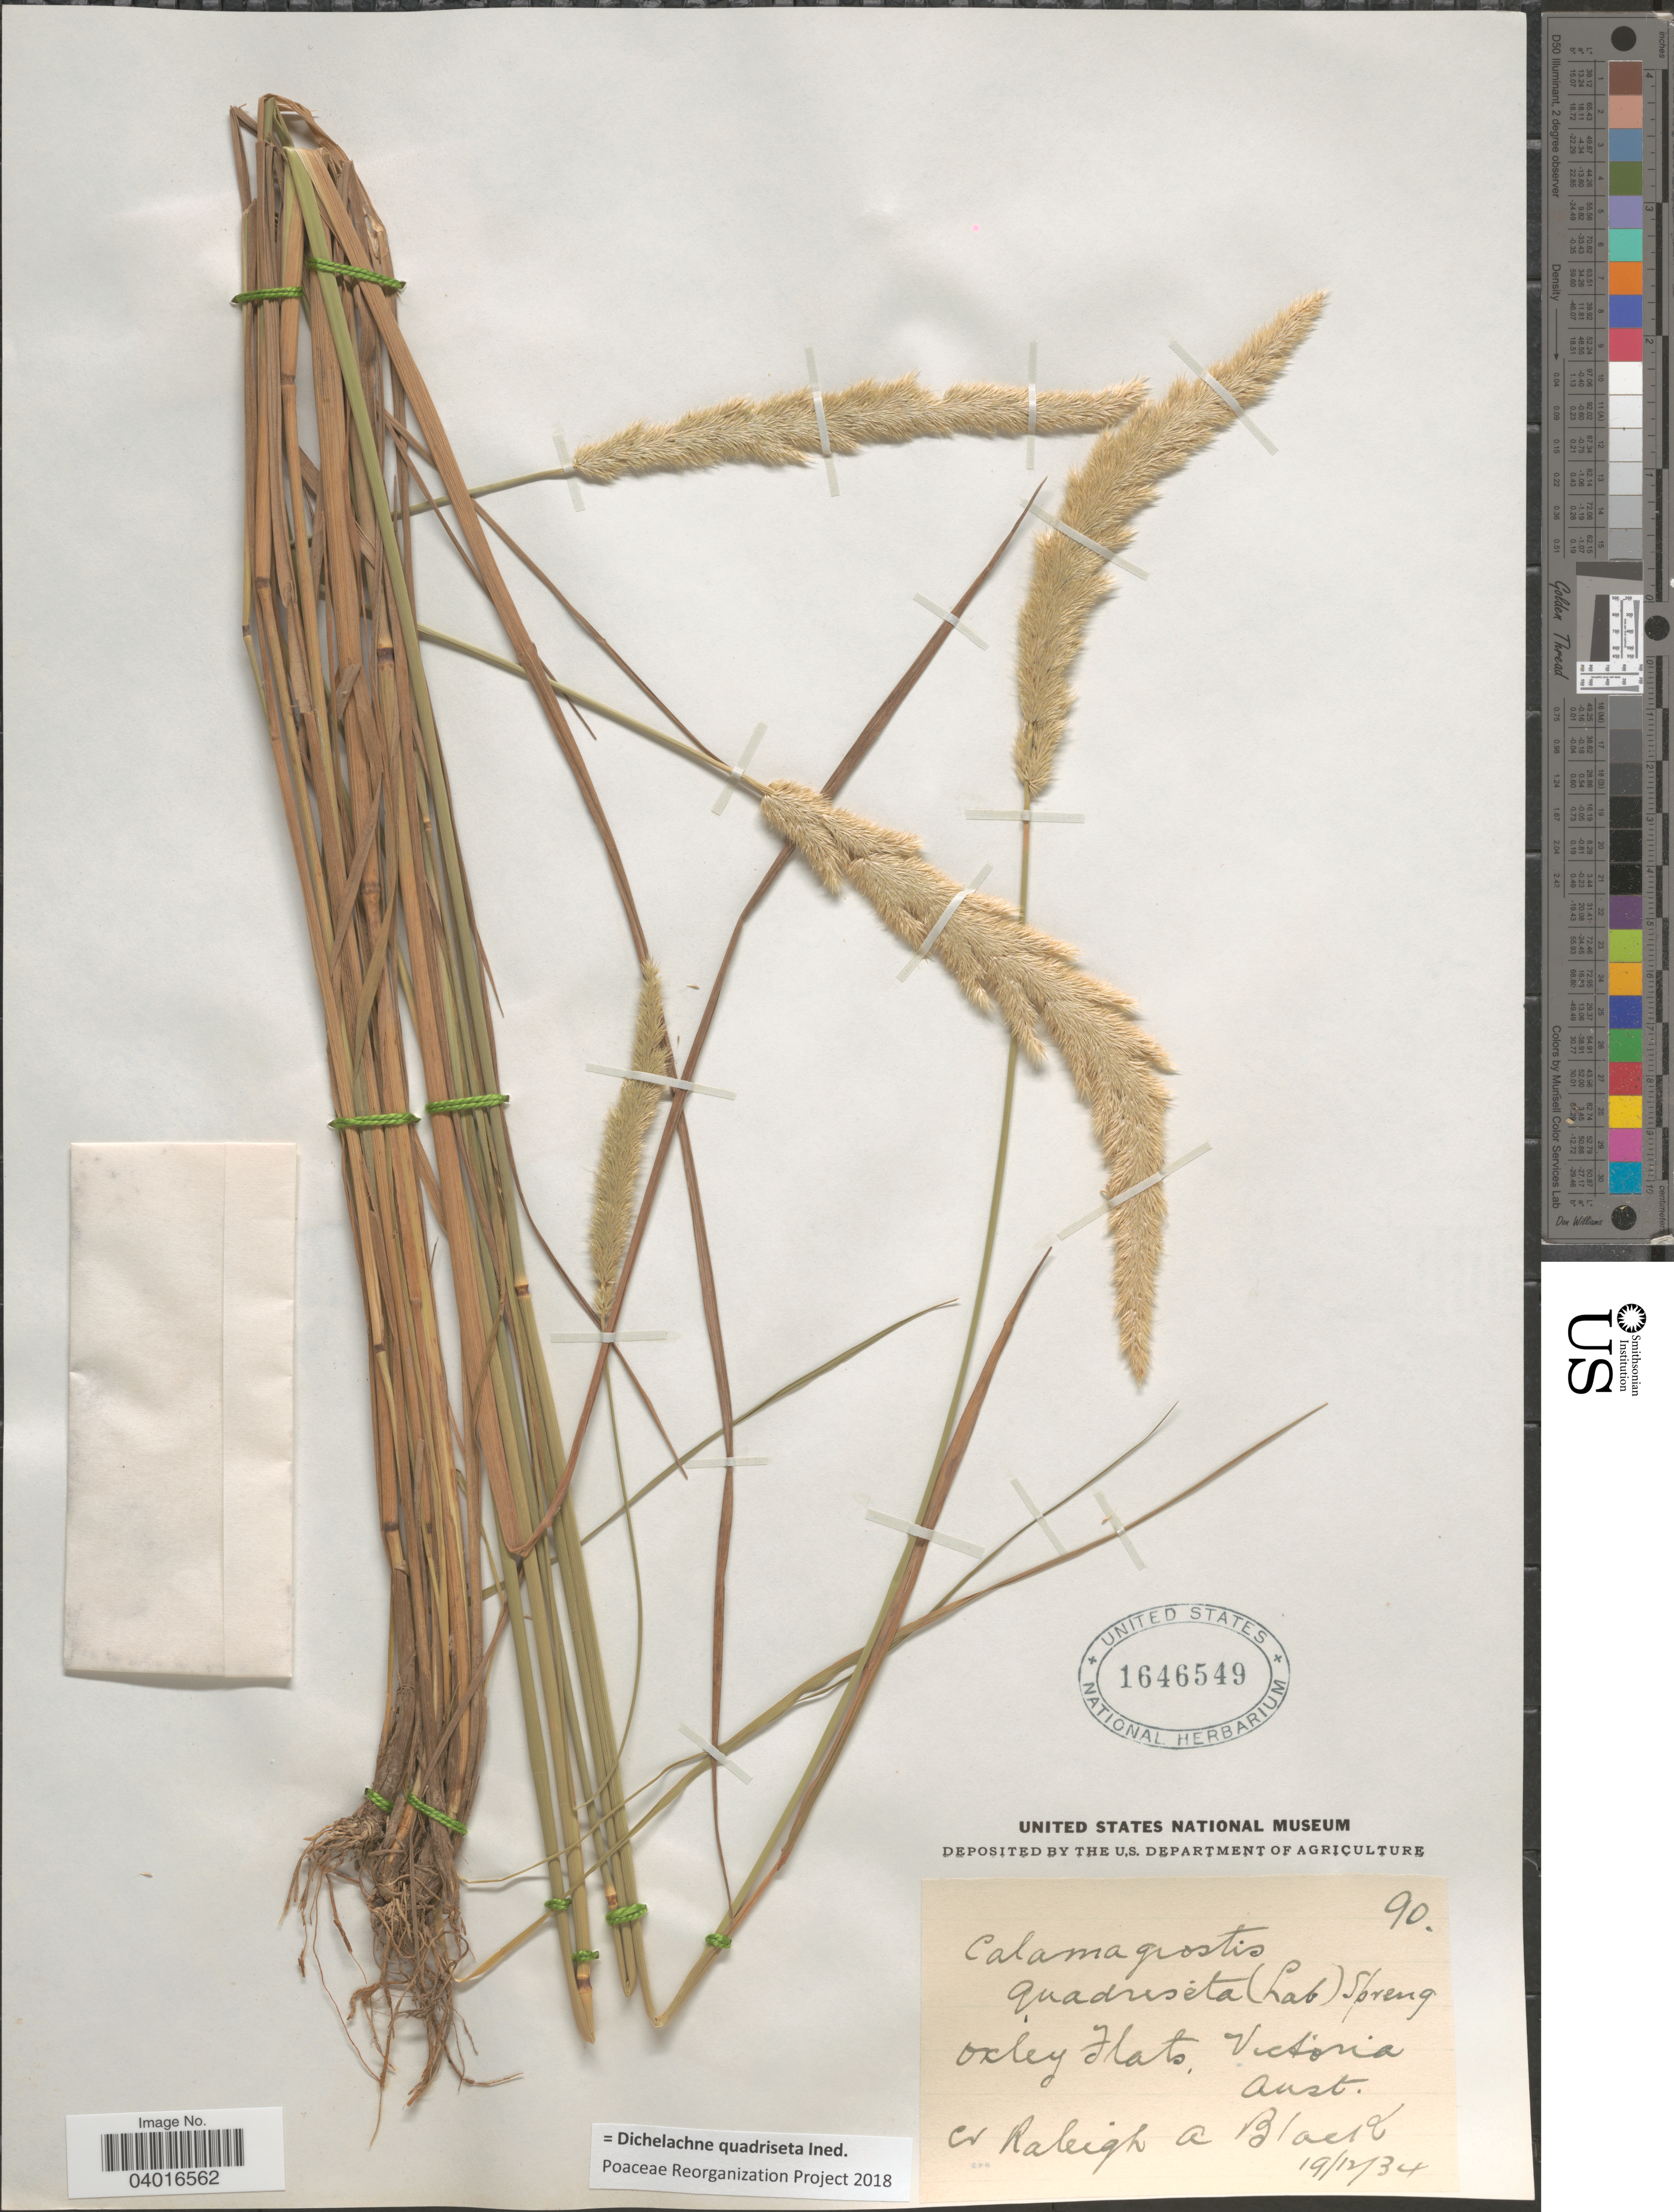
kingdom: Plantae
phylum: Tracheophyta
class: Liliopsida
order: Poales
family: Poaceae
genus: Dichelachne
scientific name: Dichelachne quadriseta ined.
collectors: R. A. Black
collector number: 90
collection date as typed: Transcribed d/m/y: 19/12/34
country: Australia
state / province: Victoria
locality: Oxley Flats, Victoria.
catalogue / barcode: US 1646549